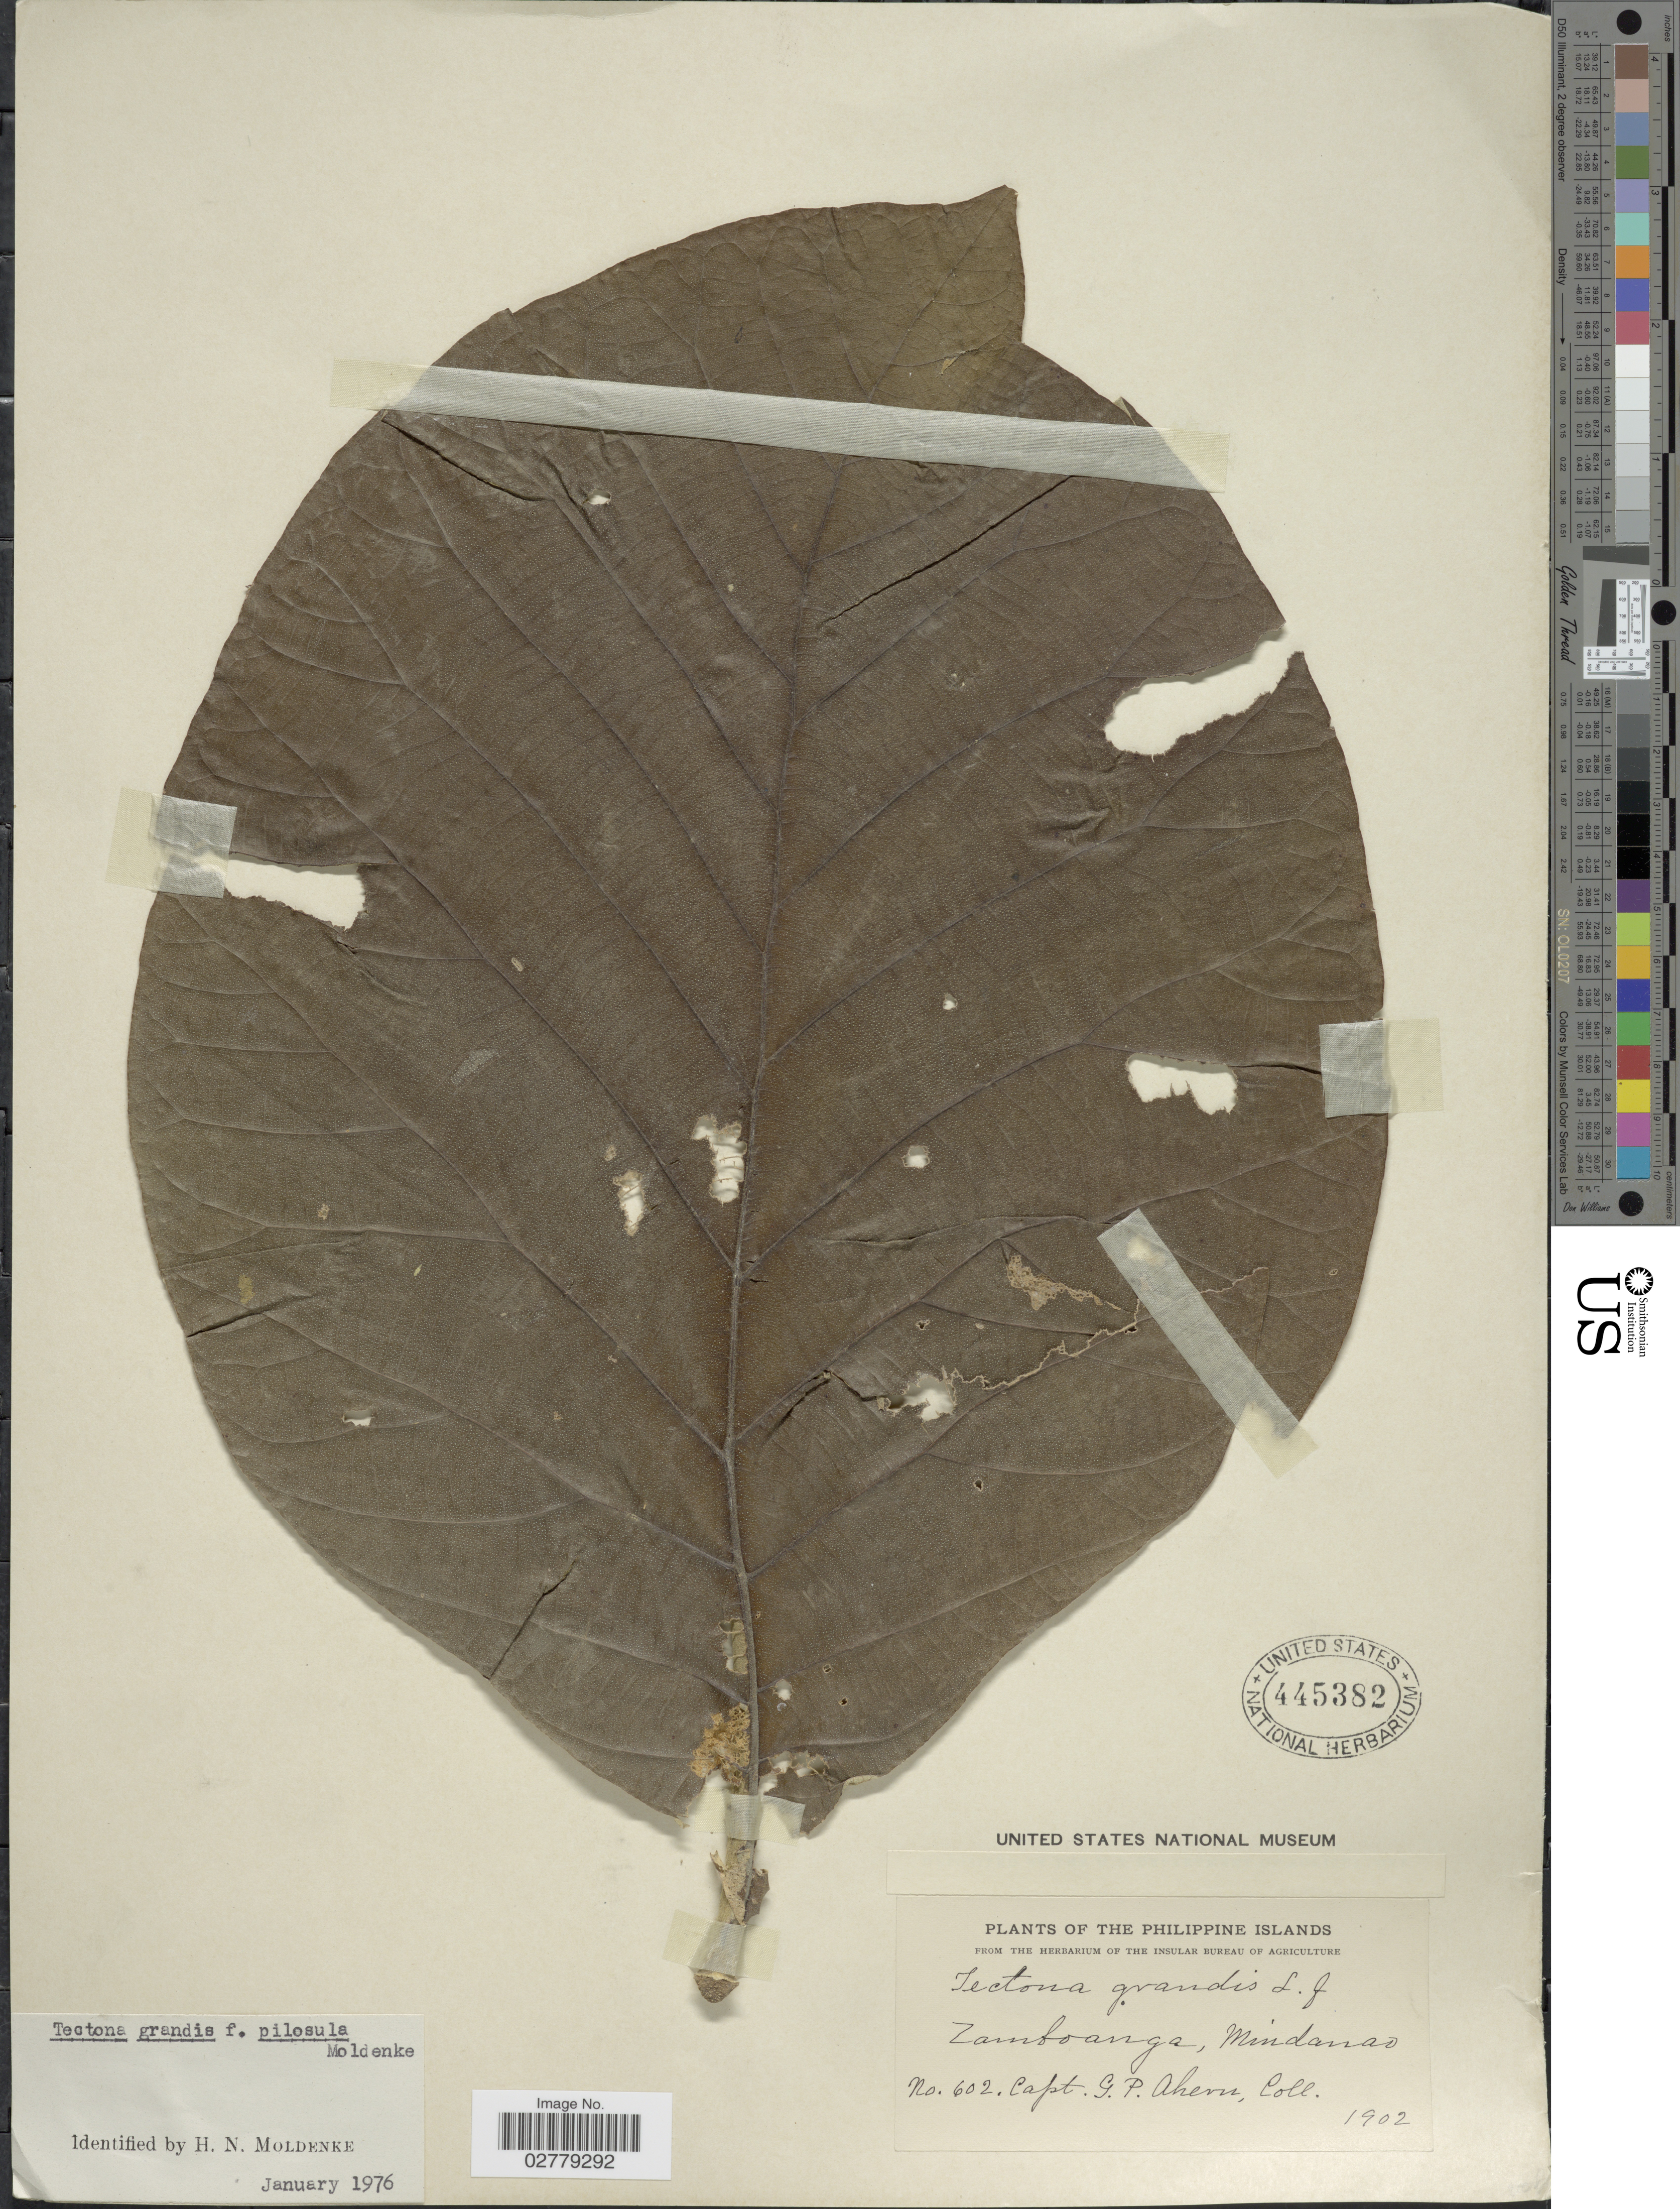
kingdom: Plantae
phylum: Tracheophyta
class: Magnoliopsida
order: Lamiales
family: Lamiaceae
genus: Tectona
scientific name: Tectona grandis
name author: L. f.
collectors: G. Ahern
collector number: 602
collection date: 1902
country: Philippines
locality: Philippine Islands. Zamboanga, Mindanao.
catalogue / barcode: US 445382